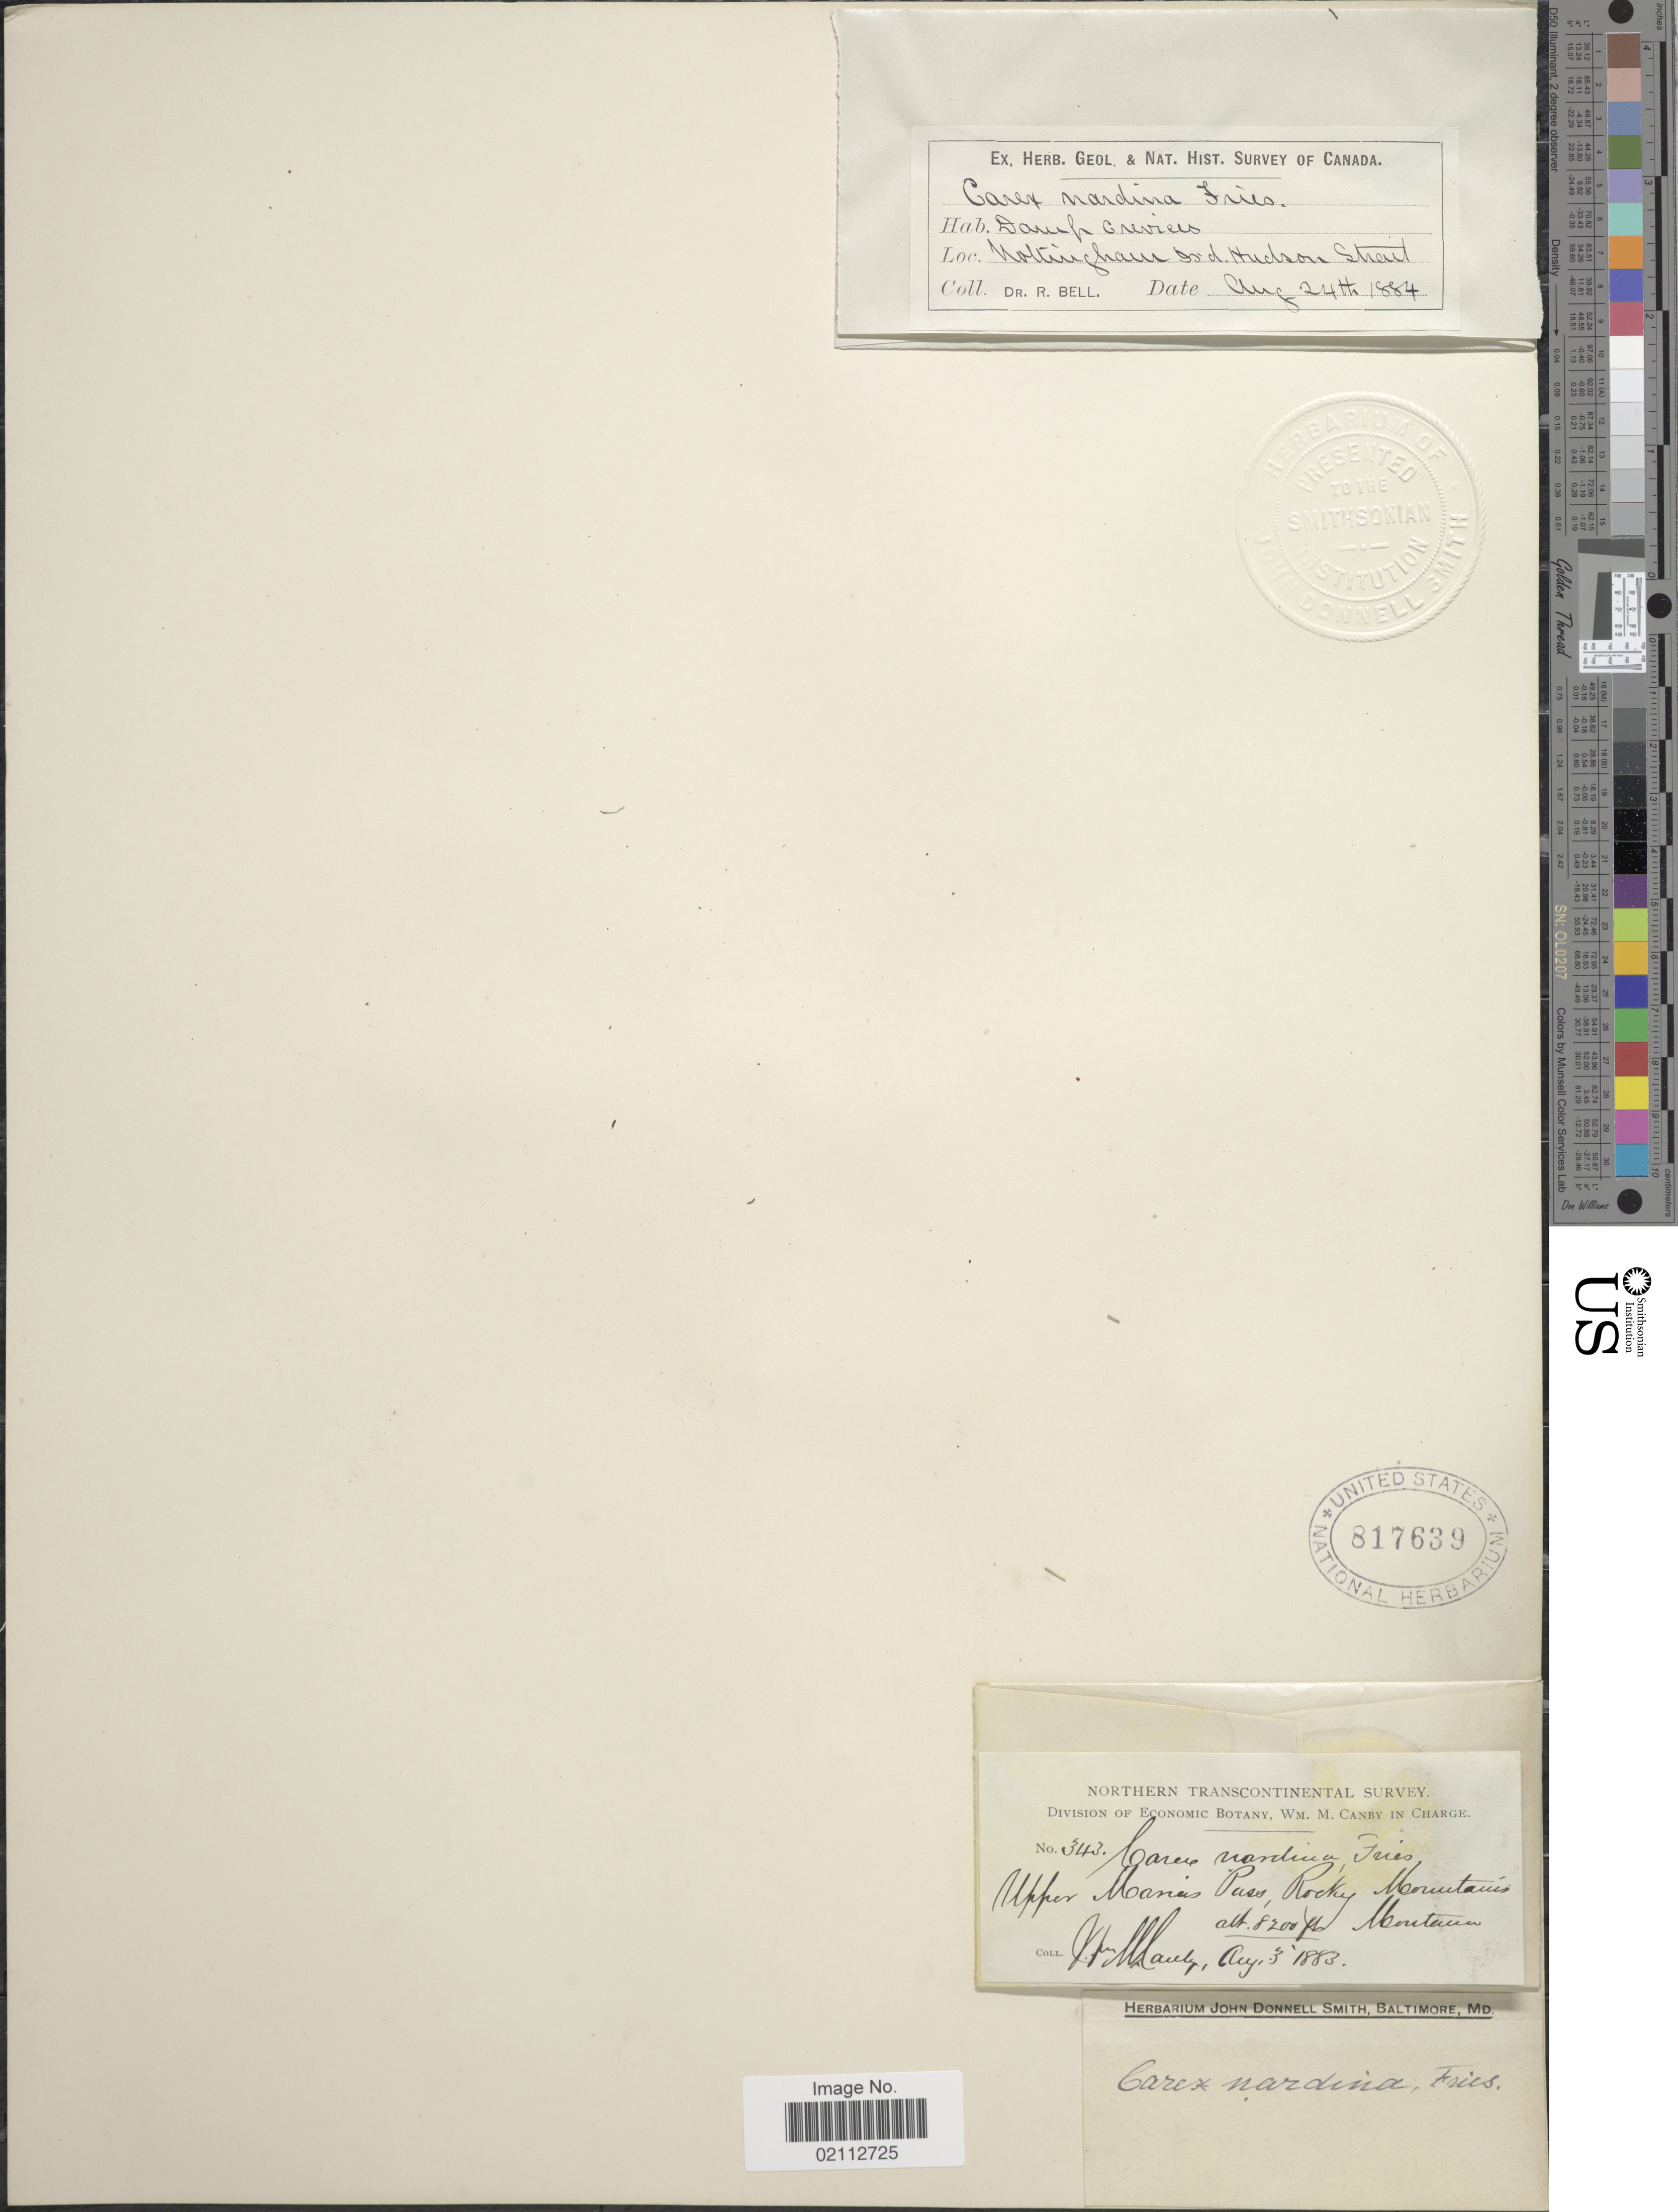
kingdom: Plantae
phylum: Tracheophyta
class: Liliopsida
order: Poales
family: Cyperaceae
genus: Carex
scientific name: Carex nardina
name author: (Hornem.) Fr.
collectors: C. R. Bell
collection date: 1884-08-24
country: Canada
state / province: Nunavut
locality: Nottingham Island, Hudson Strait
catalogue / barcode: US 817639-2